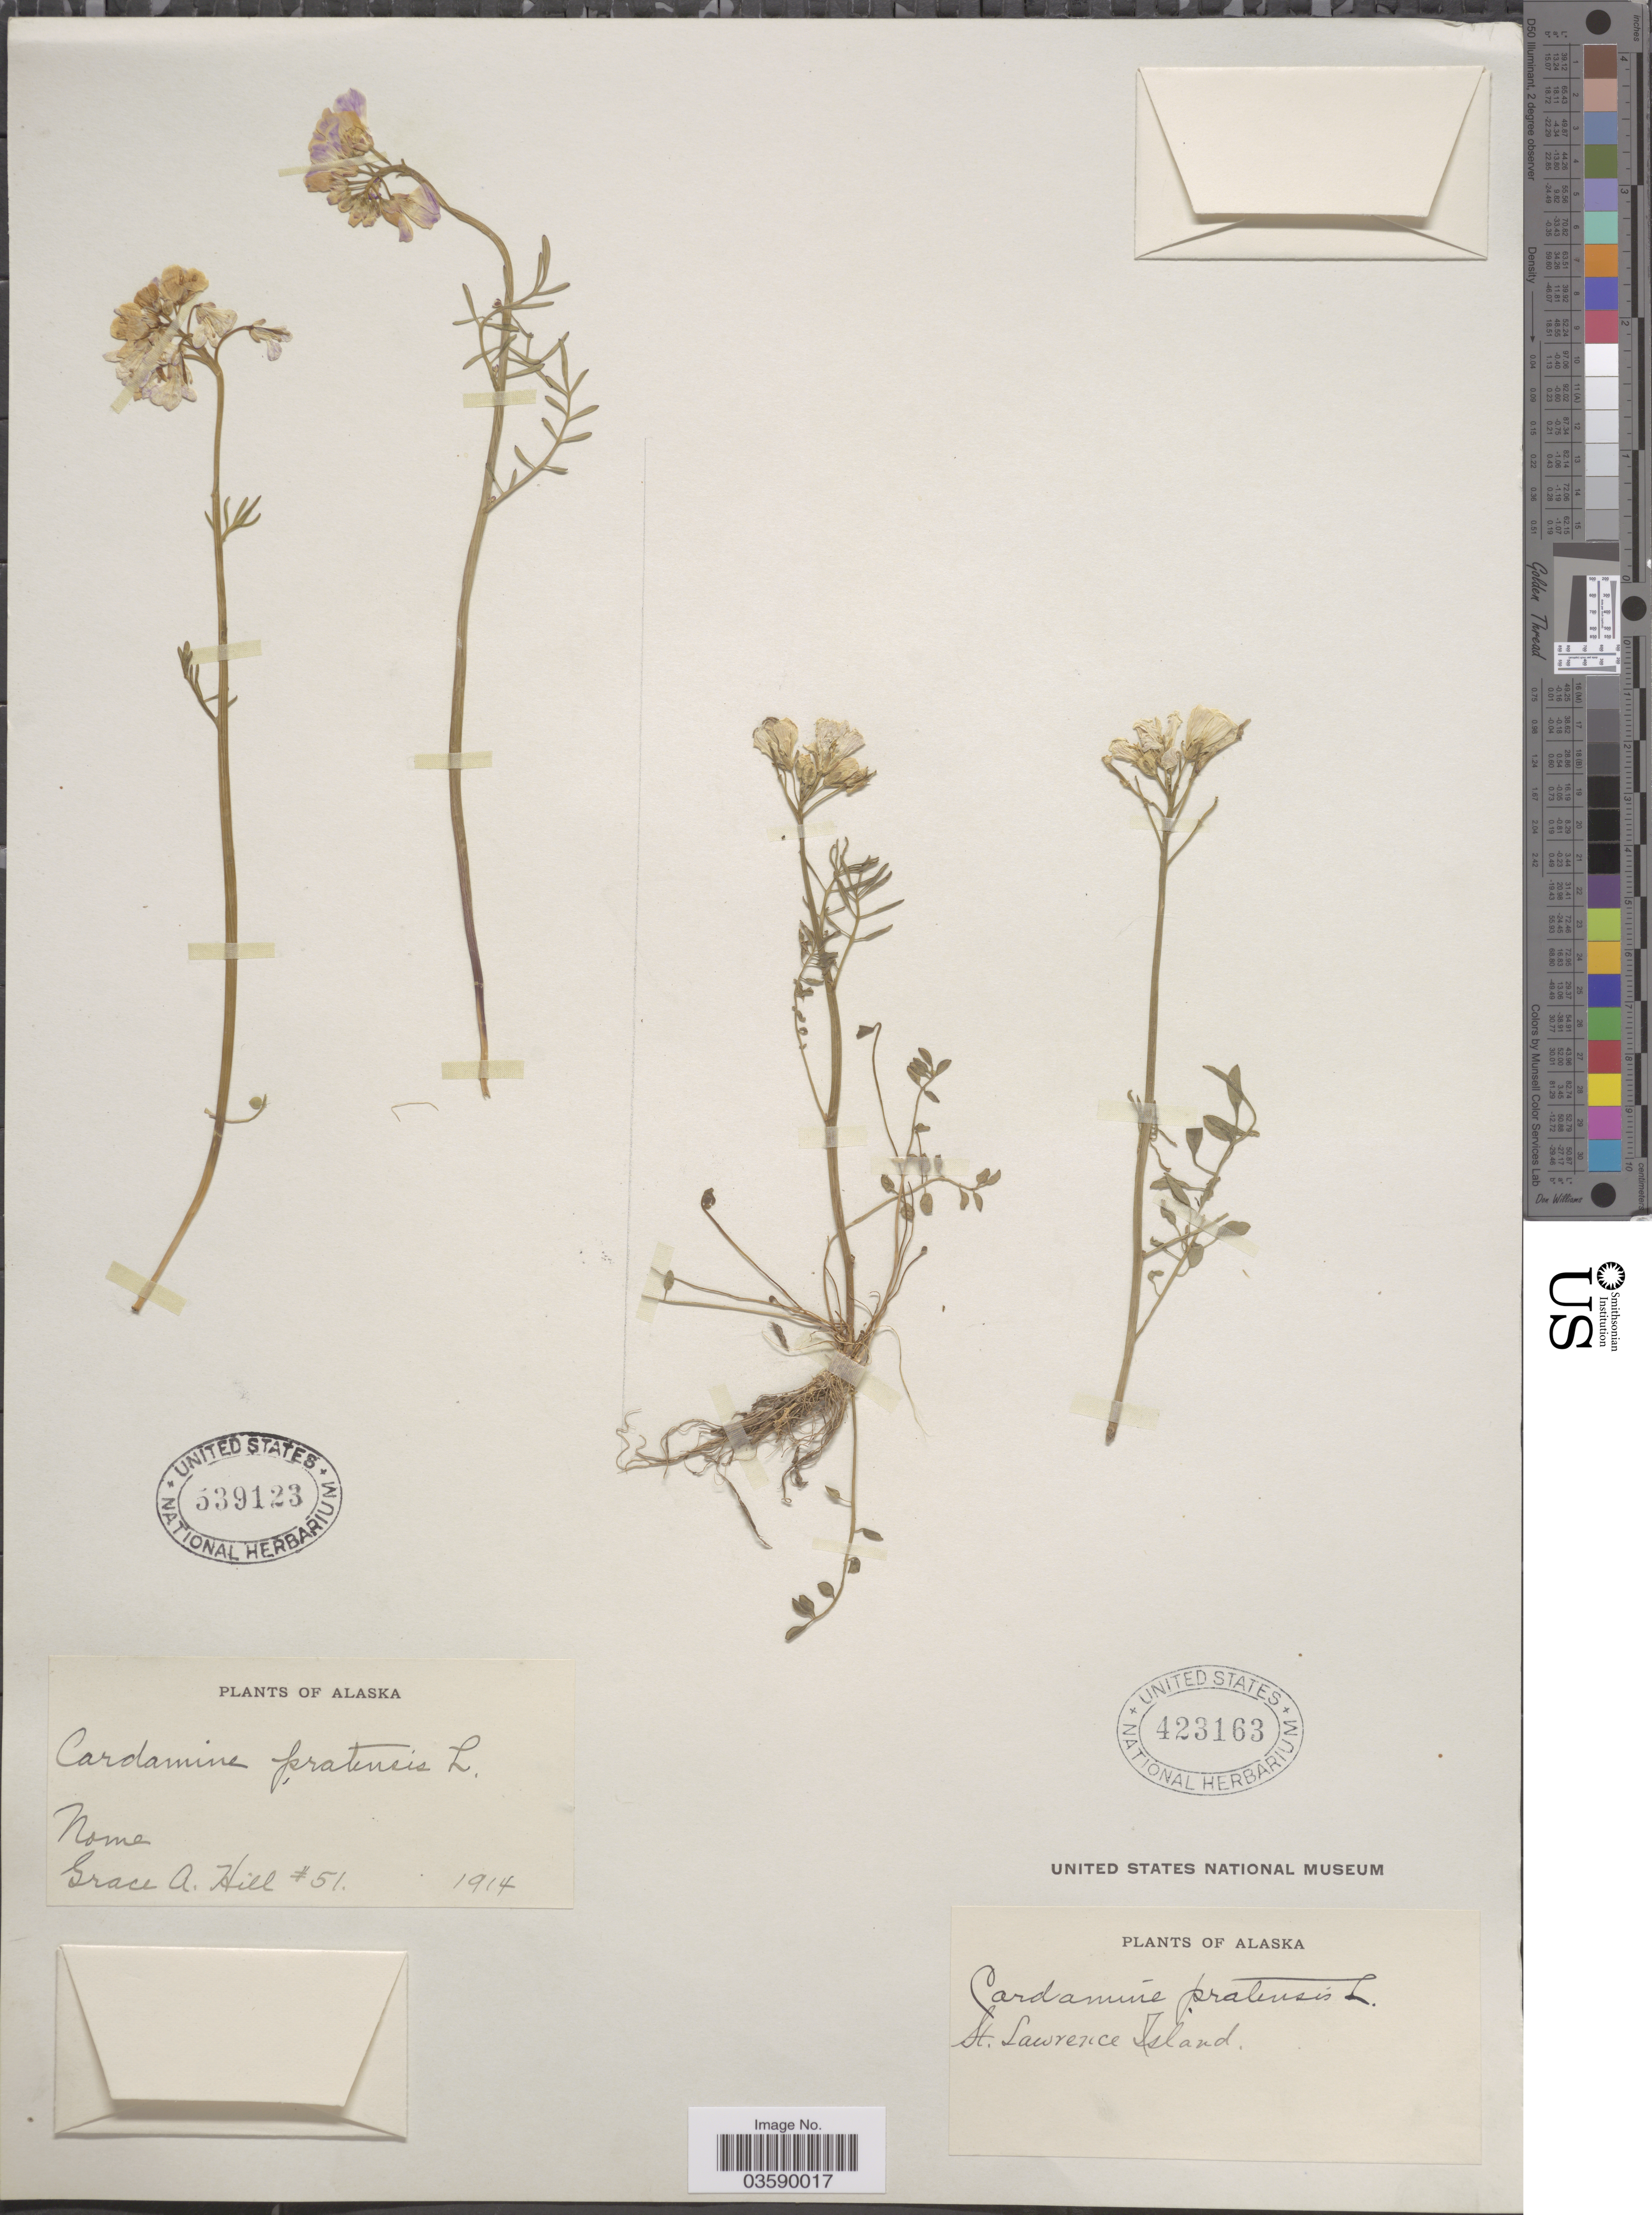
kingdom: Plantae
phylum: Tracheophyta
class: Magnoliopsida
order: Brassicales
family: Brassicaceae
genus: Cardamine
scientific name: Cardamine pratensis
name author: L.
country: United States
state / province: Alaska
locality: St. Lawrence Island.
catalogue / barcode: US 423163-2